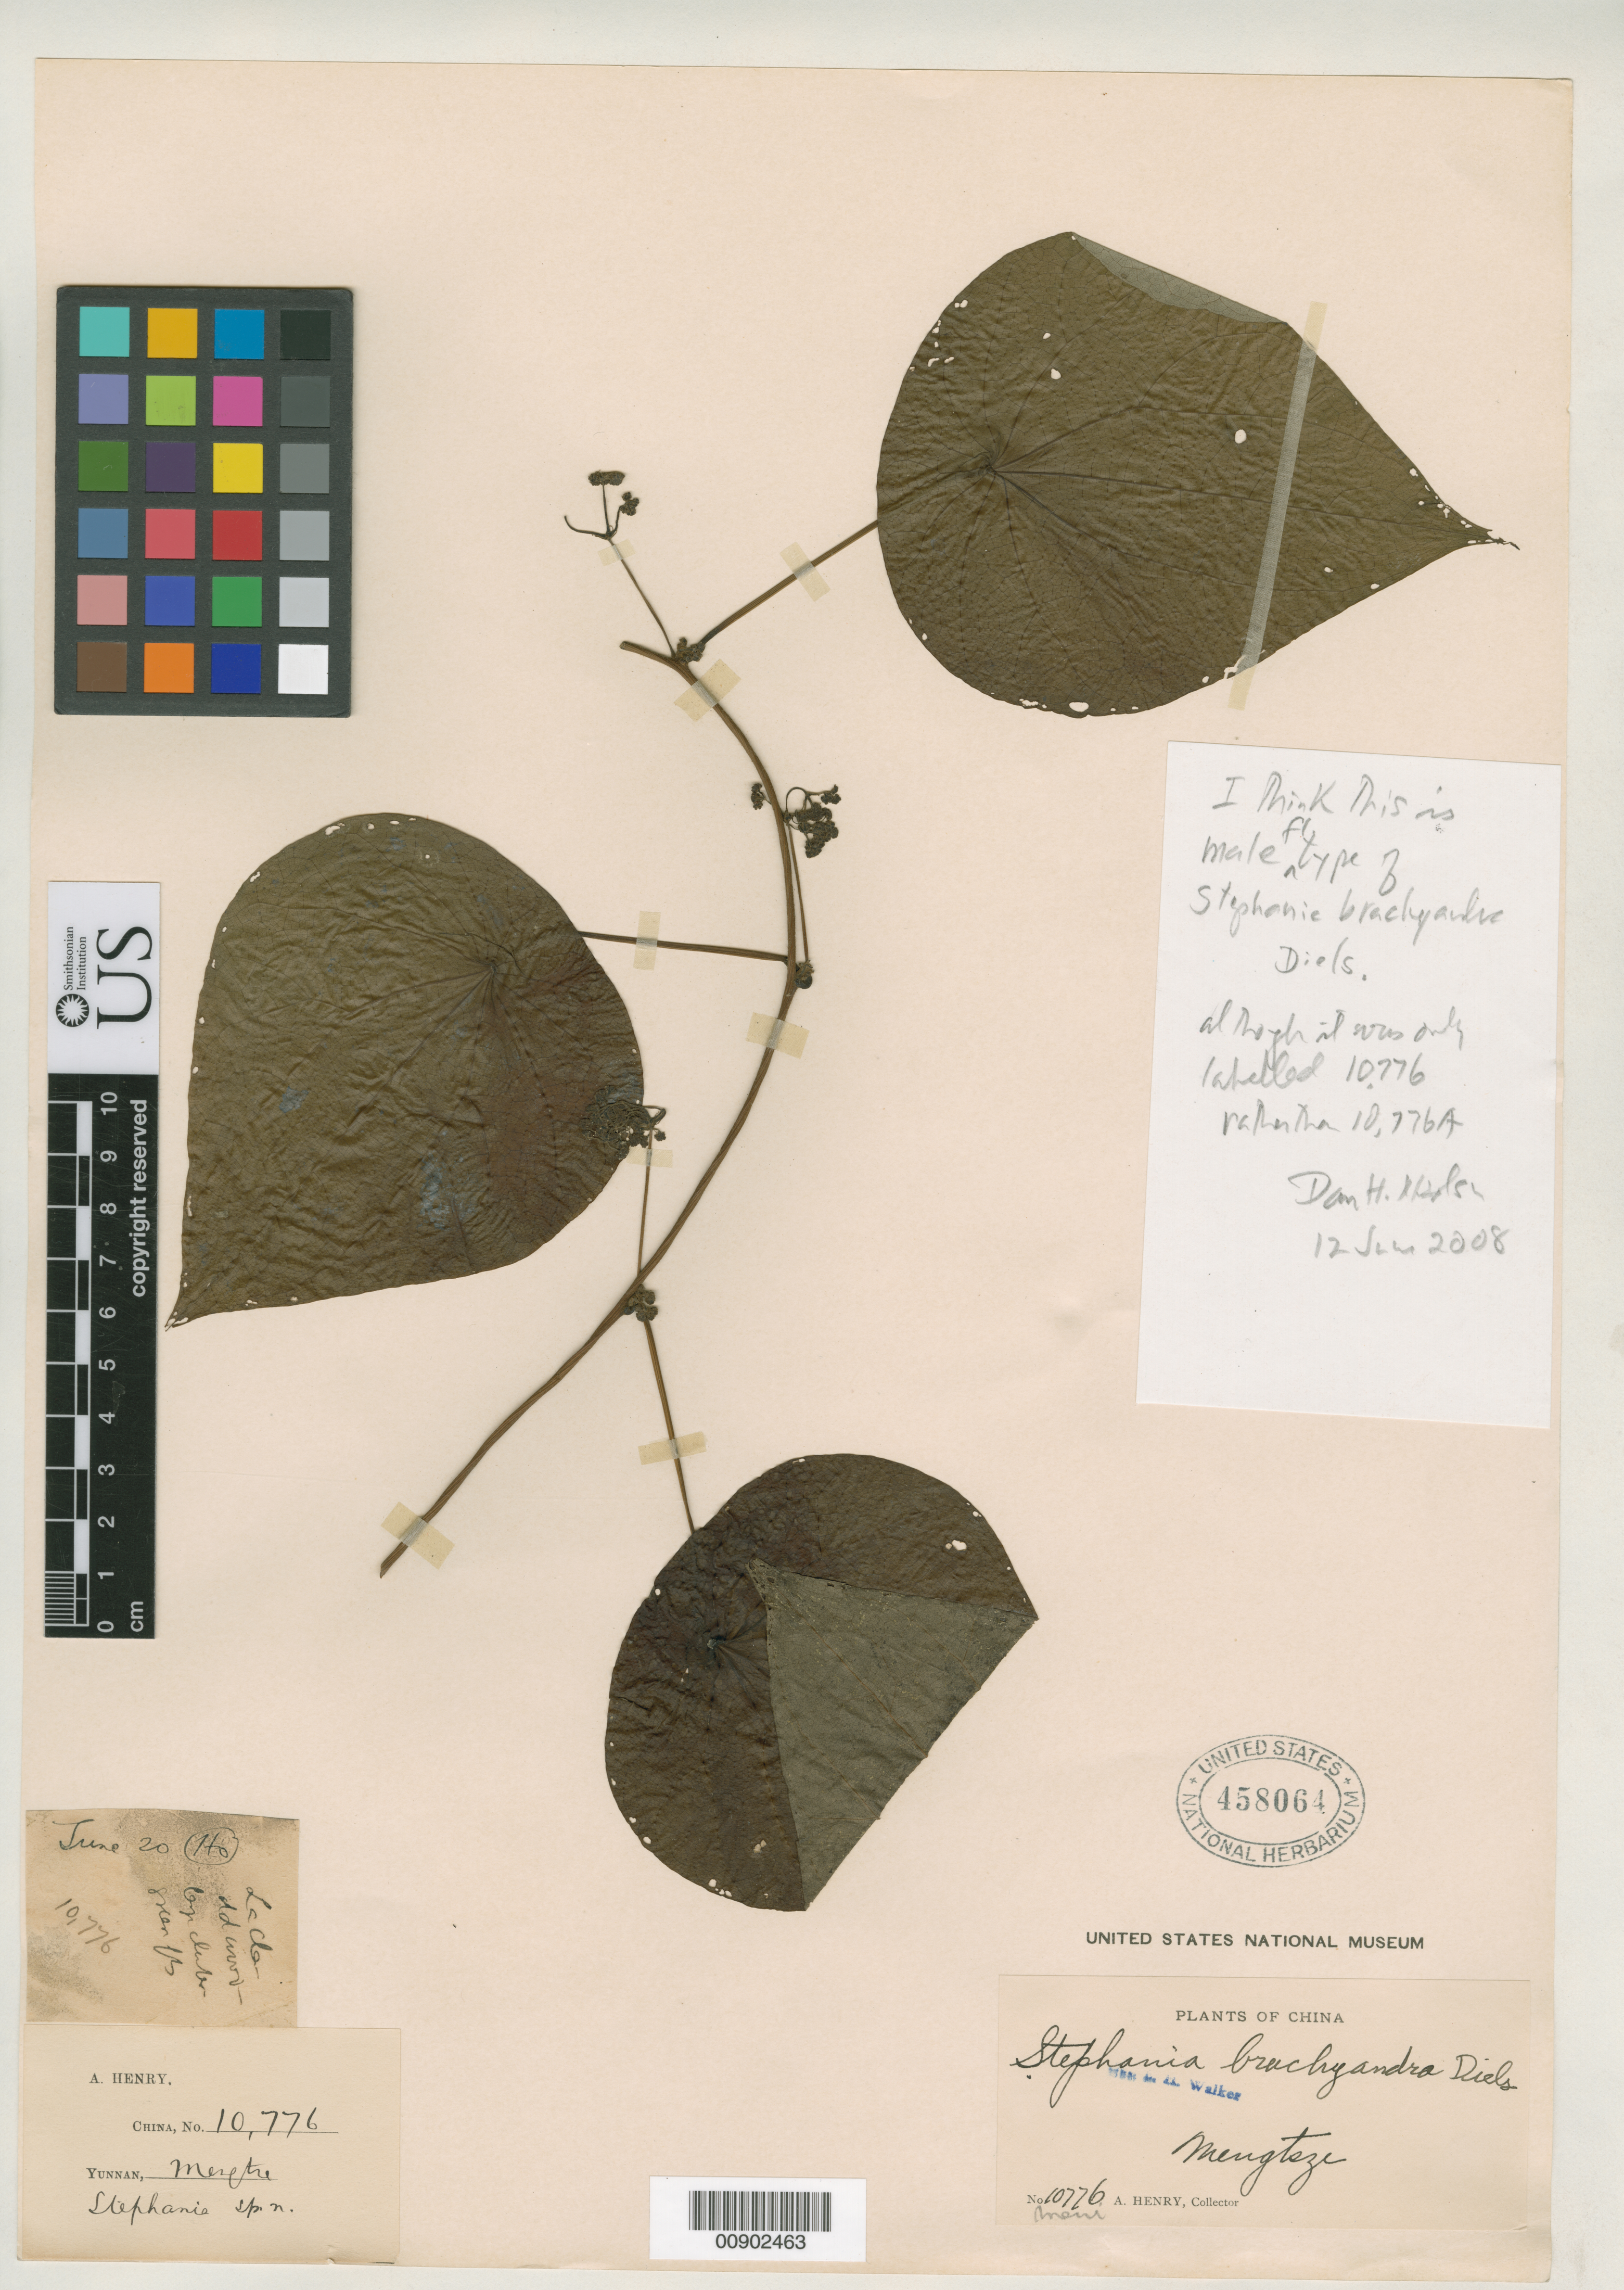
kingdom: Plantae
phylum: Tracheophyta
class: Magnoliopsida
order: Ranunculales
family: Menispermaceae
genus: Stephania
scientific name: Stephania brachyandra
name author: Diels in Engl.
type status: Possible Syntype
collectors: A. Henry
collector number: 10776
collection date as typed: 20 Jun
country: China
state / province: Yunnan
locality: Mengtze.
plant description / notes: Protologue cites Henry "10776A" and "10776B".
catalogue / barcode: US 458064